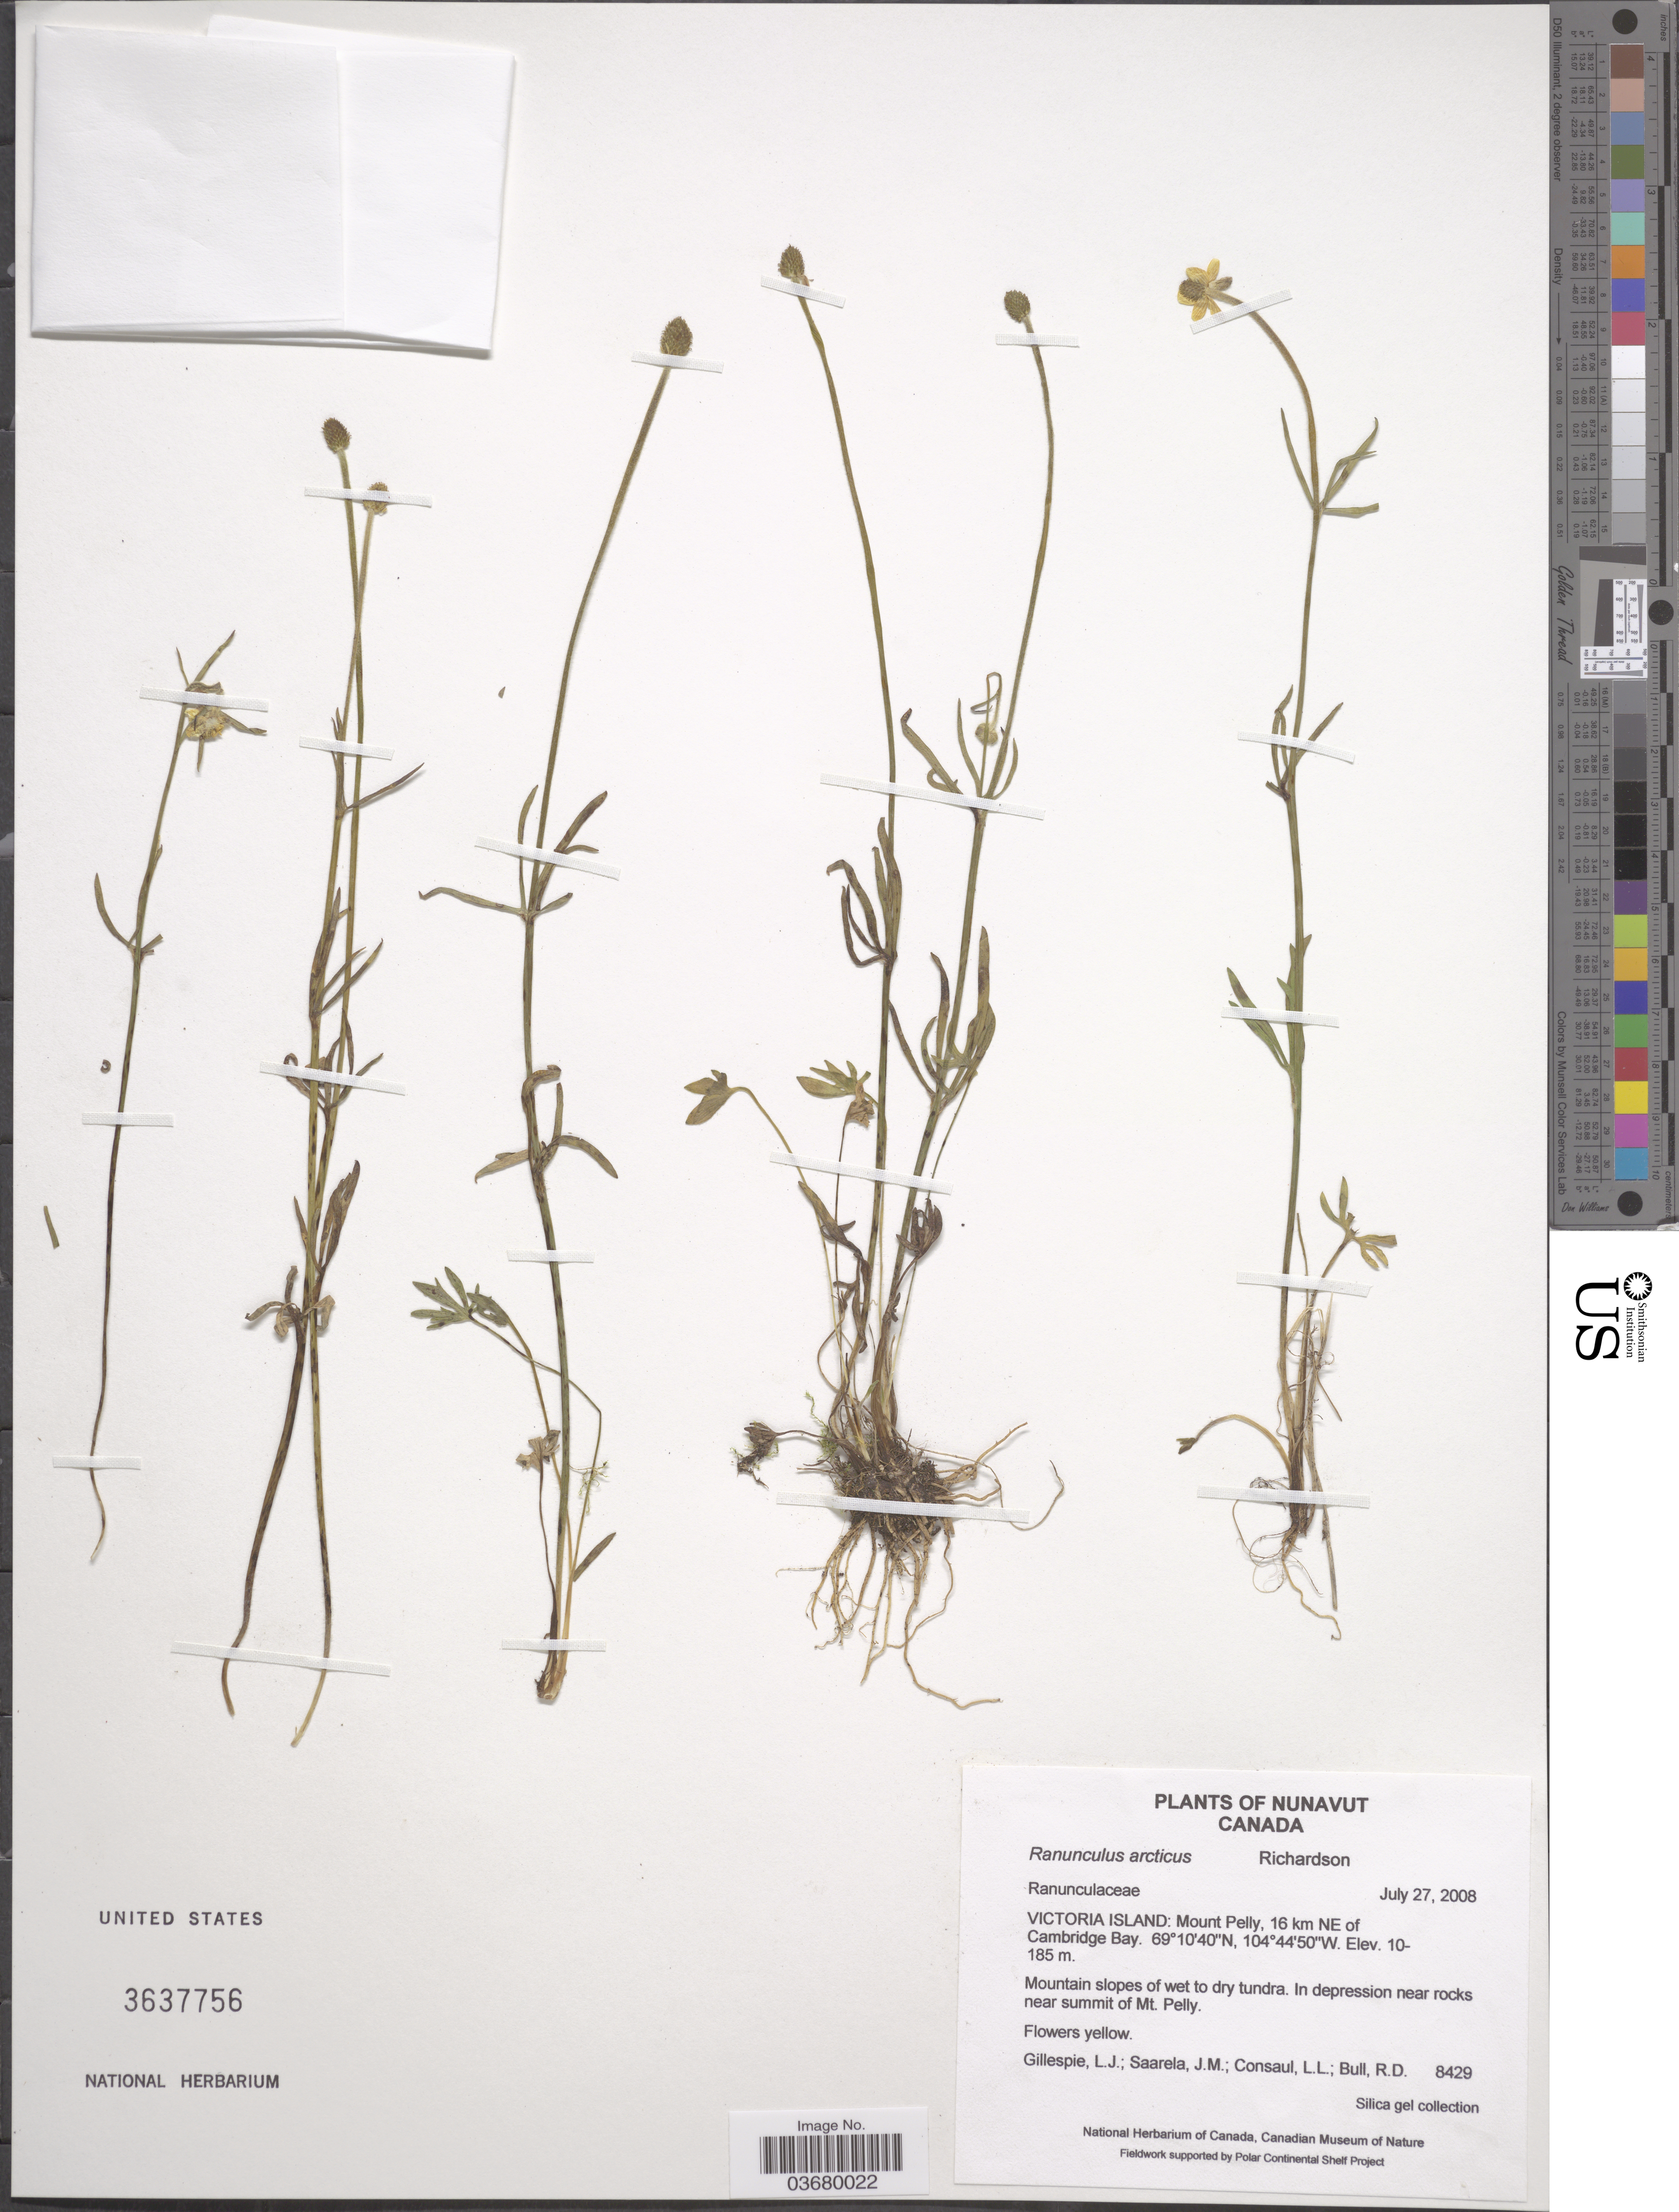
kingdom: Plantae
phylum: Tracheophyta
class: Magnoliopsida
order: Ranunculales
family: Ranunculaceae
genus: Ranunculus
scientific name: Ranunculus arcticus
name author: Richardson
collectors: L. Gillespie, J. Saarela, L. Consaul & R. Bull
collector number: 8429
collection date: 2008-07-27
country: Canada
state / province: Nunavut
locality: Victoria Island: Mount Pelly, 16 km NE of Cambridge Bay. Near summit of Mt. Pelly.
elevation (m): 10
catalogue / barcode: US 3637756